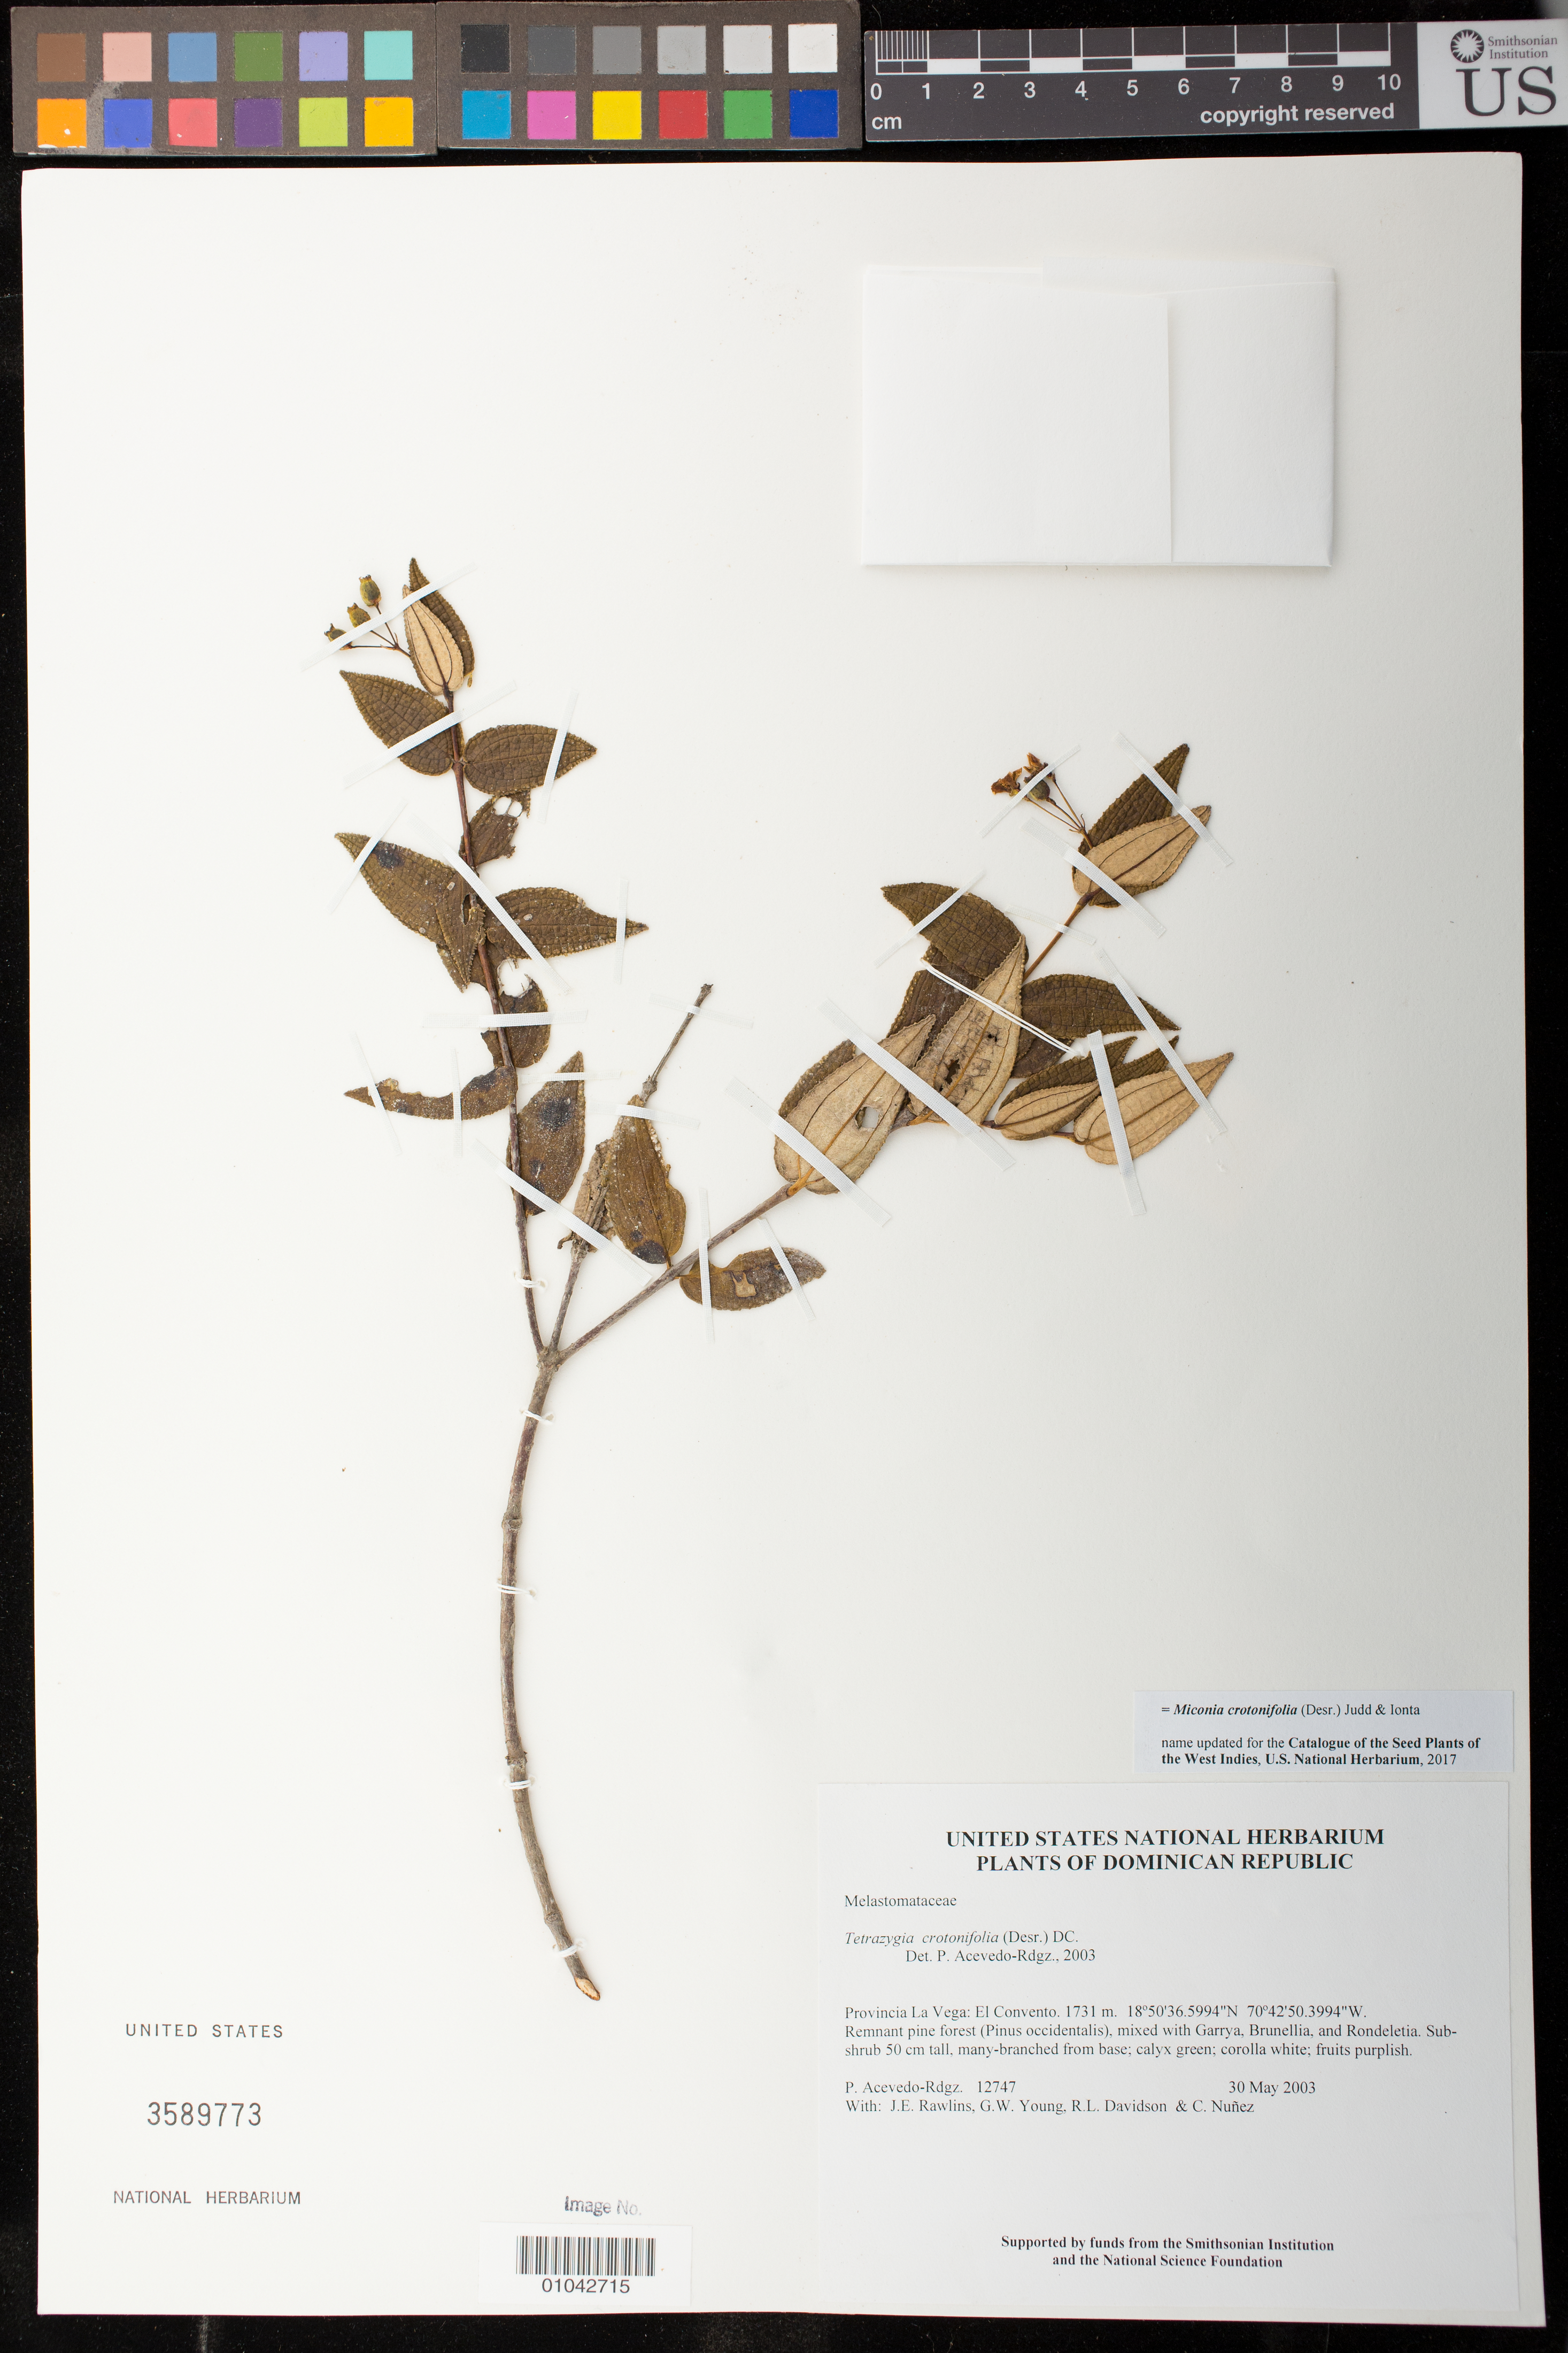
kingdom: Plantae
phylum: Tracheophyta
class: Magnoliopsida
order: Myrtales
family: Melastomataceae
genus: Miconia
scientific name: Miconia crotonifolia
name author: (Desr.) Judd & Ionta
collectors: P. Acevedo-Rodr., J. Rawlins, G. Young, R. Davidson & C. Nunez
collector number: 12747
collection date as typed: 30 May 2003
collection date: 2003-05-30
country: Dominican Republic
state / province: La Vega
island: Hispaniola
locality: Provincia La Vega: El Convento.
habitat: Remnant pine forest (Pinus occidentalis), mixed with Garrya, Brunellia, and Rondeletia.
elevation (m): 1731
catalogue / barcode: US 3589773